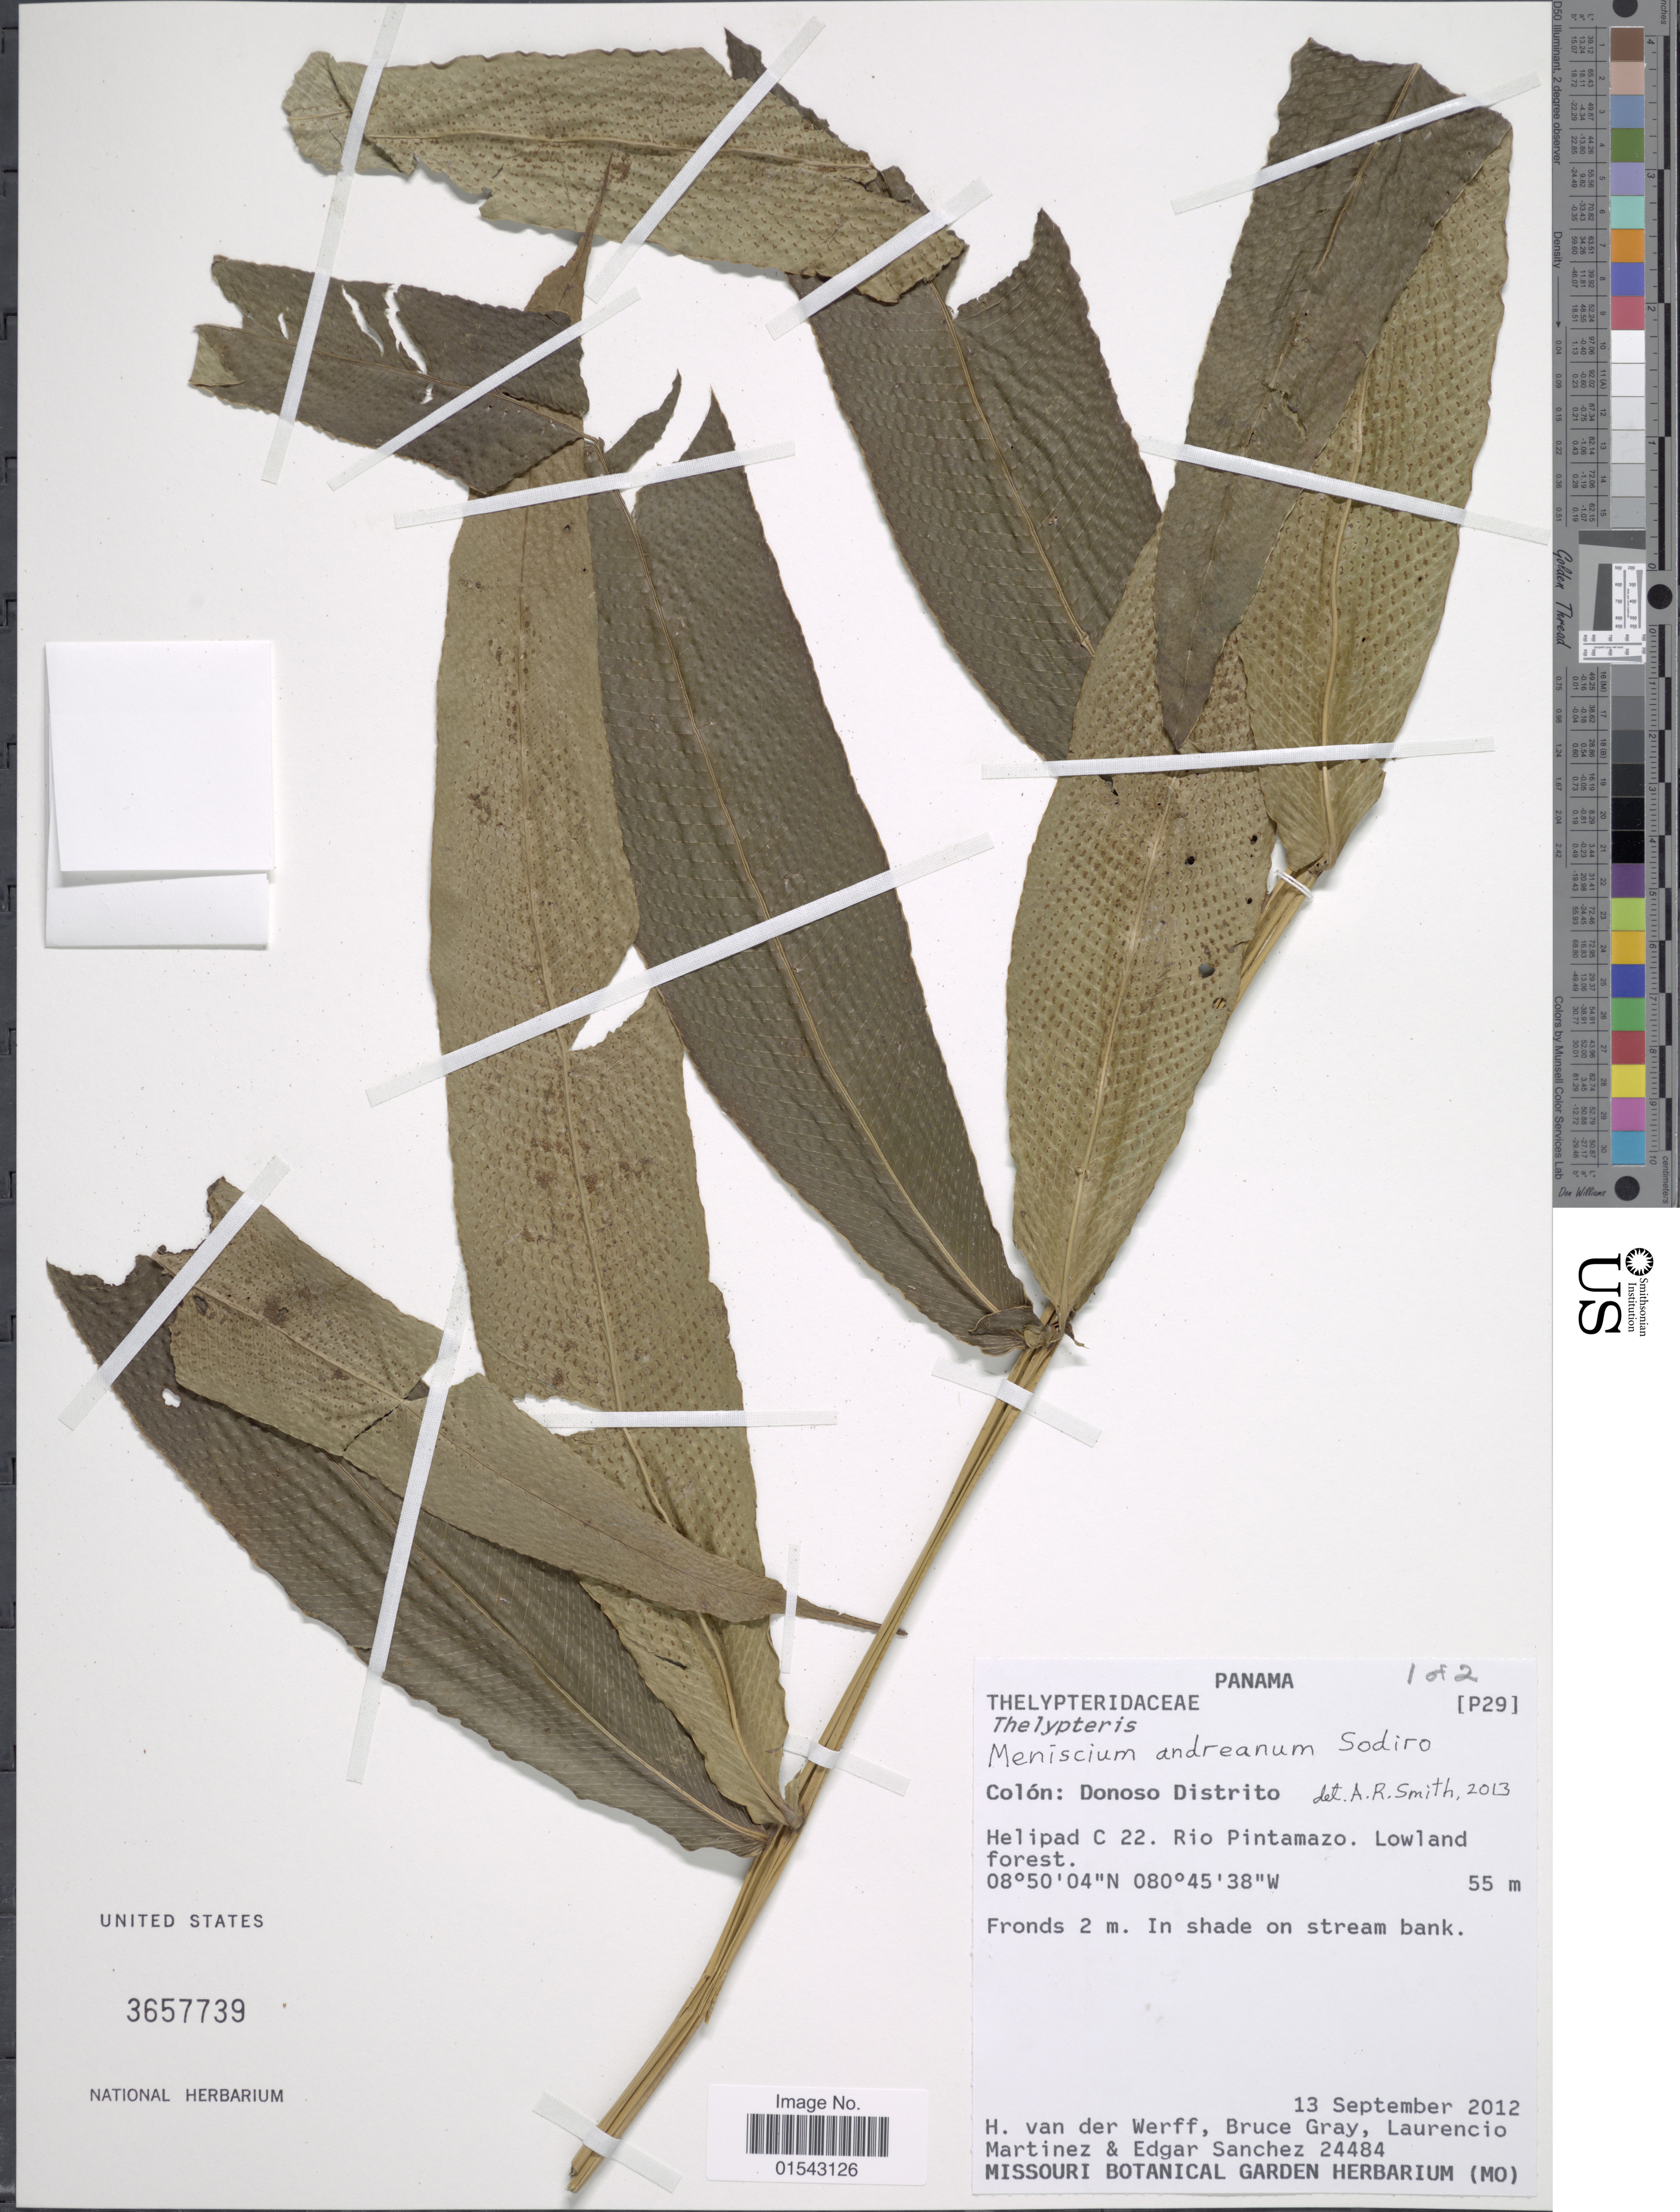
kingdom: Plantae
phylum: Tracheophyta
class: Polypodiopsida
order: Polypodiales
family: Thelypteridaceae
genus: Meniscium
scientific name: Meniscium andreanum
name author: Sodiro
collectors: H. van der Werff, B. Gray, L. Martinez & E. Sanchez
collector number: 24484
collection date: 2012-09-13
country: Panama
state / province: Colón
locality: Panama, Colon: Donoso Distrito, Helipad c 22, Rio Pintamazo, Lowland forest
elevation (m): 55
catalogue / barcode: US 3657739